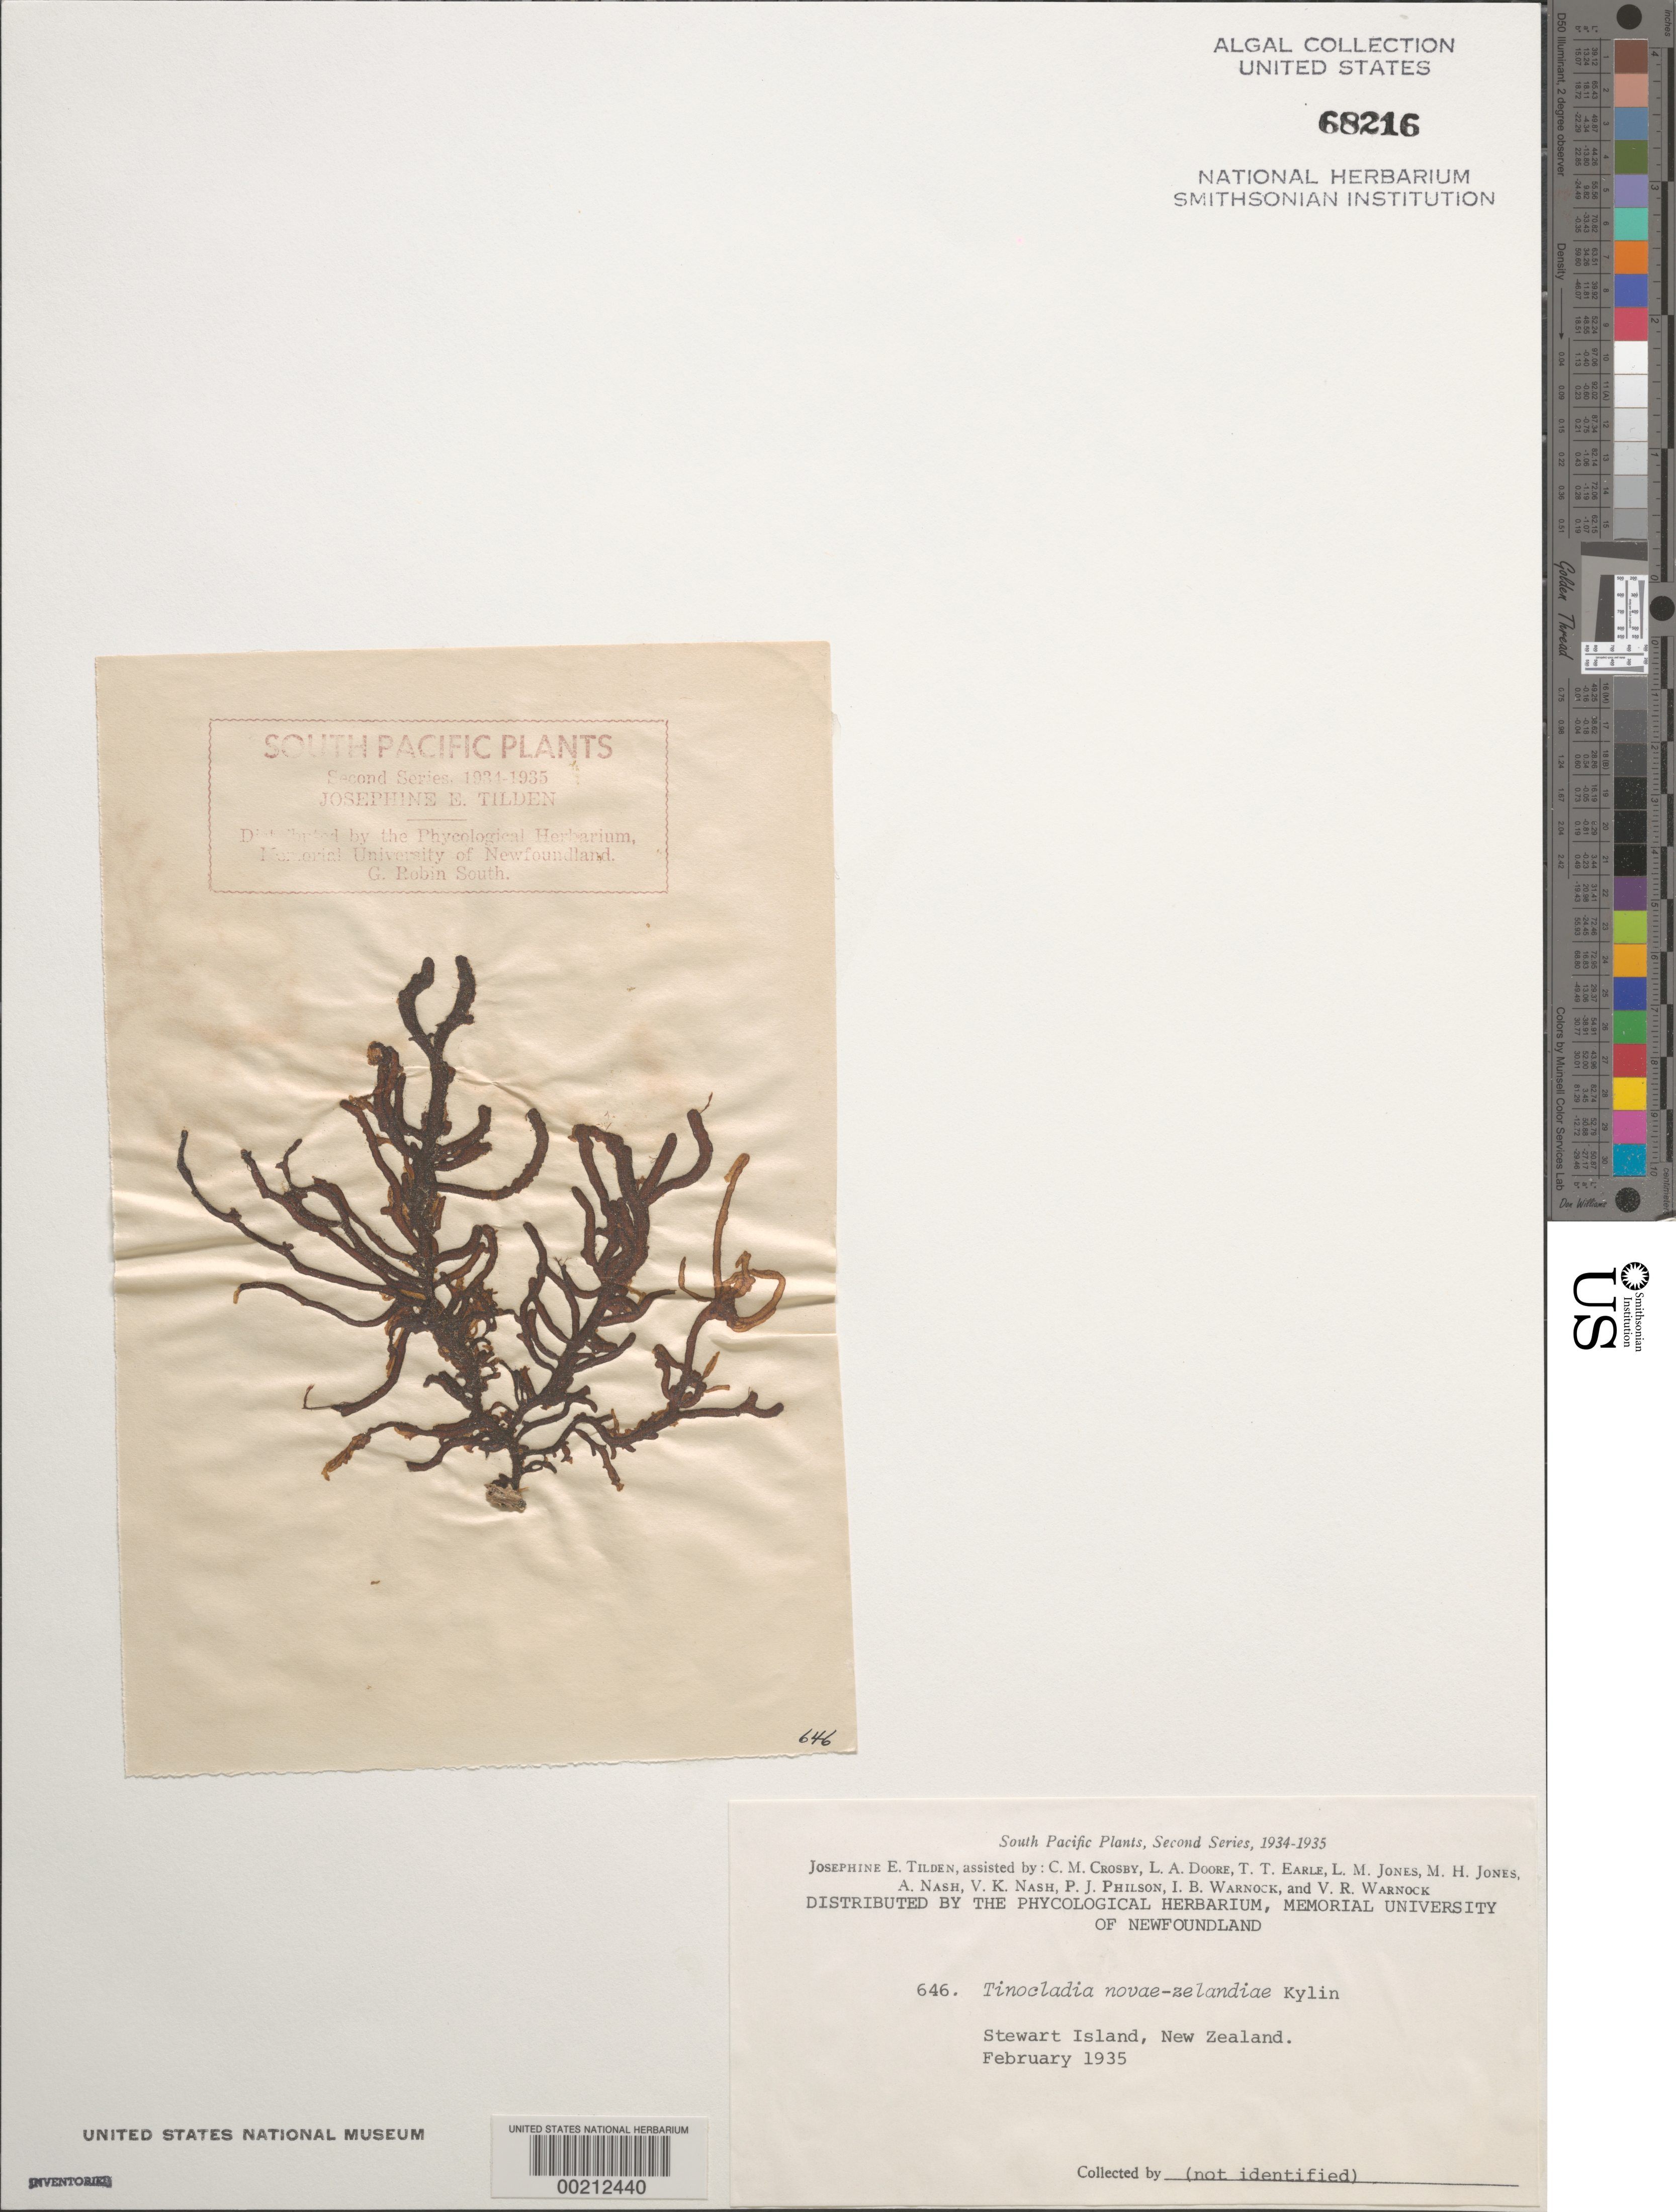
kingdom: Chromista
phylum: Ochrophyta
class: Phaeophyceae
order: Ectocarpales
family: Chordariaceae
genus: Tinocladia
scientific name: Tinocladia novae-zelandiae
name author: Kylin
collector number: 646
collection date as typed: Feb 1935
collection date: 1935-02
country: New Zealand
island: Stewart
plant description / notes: Tilden, South Pacific Plants, Second Series, 1934-1935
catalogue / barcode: US 68216